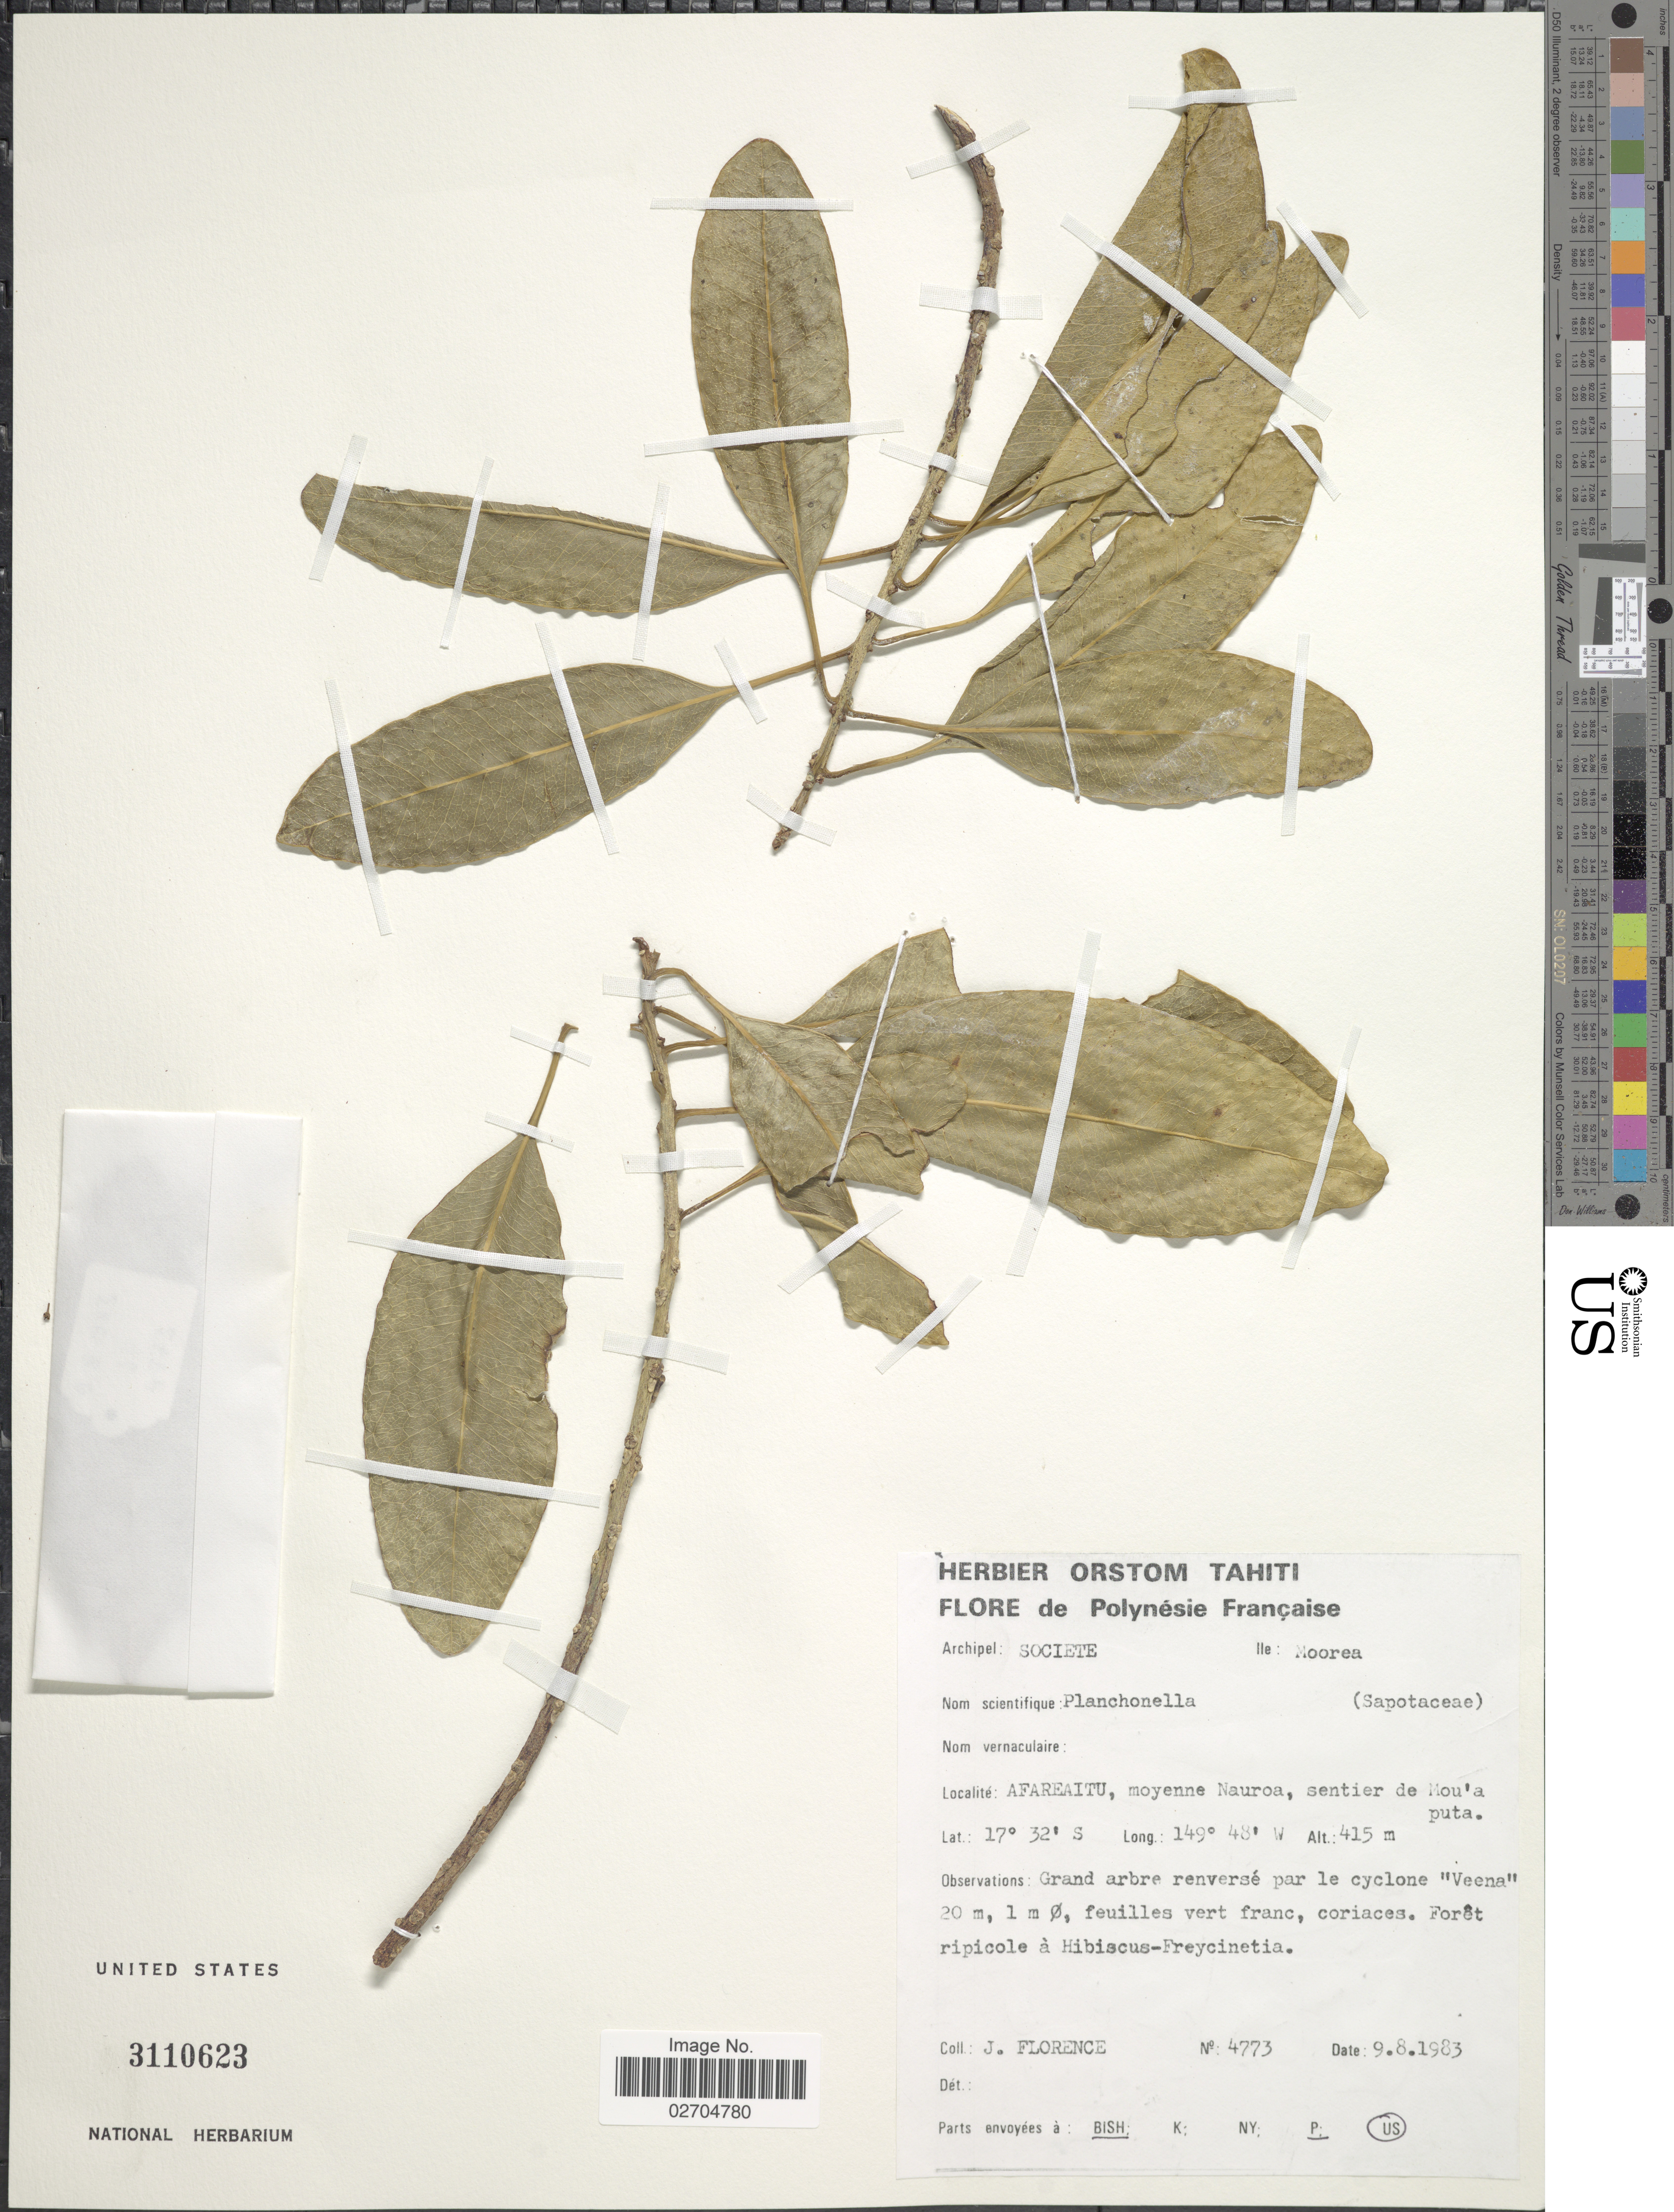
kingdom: Plantae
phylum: Tracheophyta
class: Magnoliopsida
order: Ericales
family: Sapotaceae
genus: Planchonella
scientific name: Planchonella sp.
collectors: J. Florence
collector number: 4773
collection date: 1983-08-09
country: French Polynesia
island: Moorea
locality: Polynésie Française. Archipel: Societe. Ile: Moorea. Afareaitu, moyenne Nauroa, sentier de Mou'a puta.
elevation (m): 415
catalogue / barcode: US 3110623